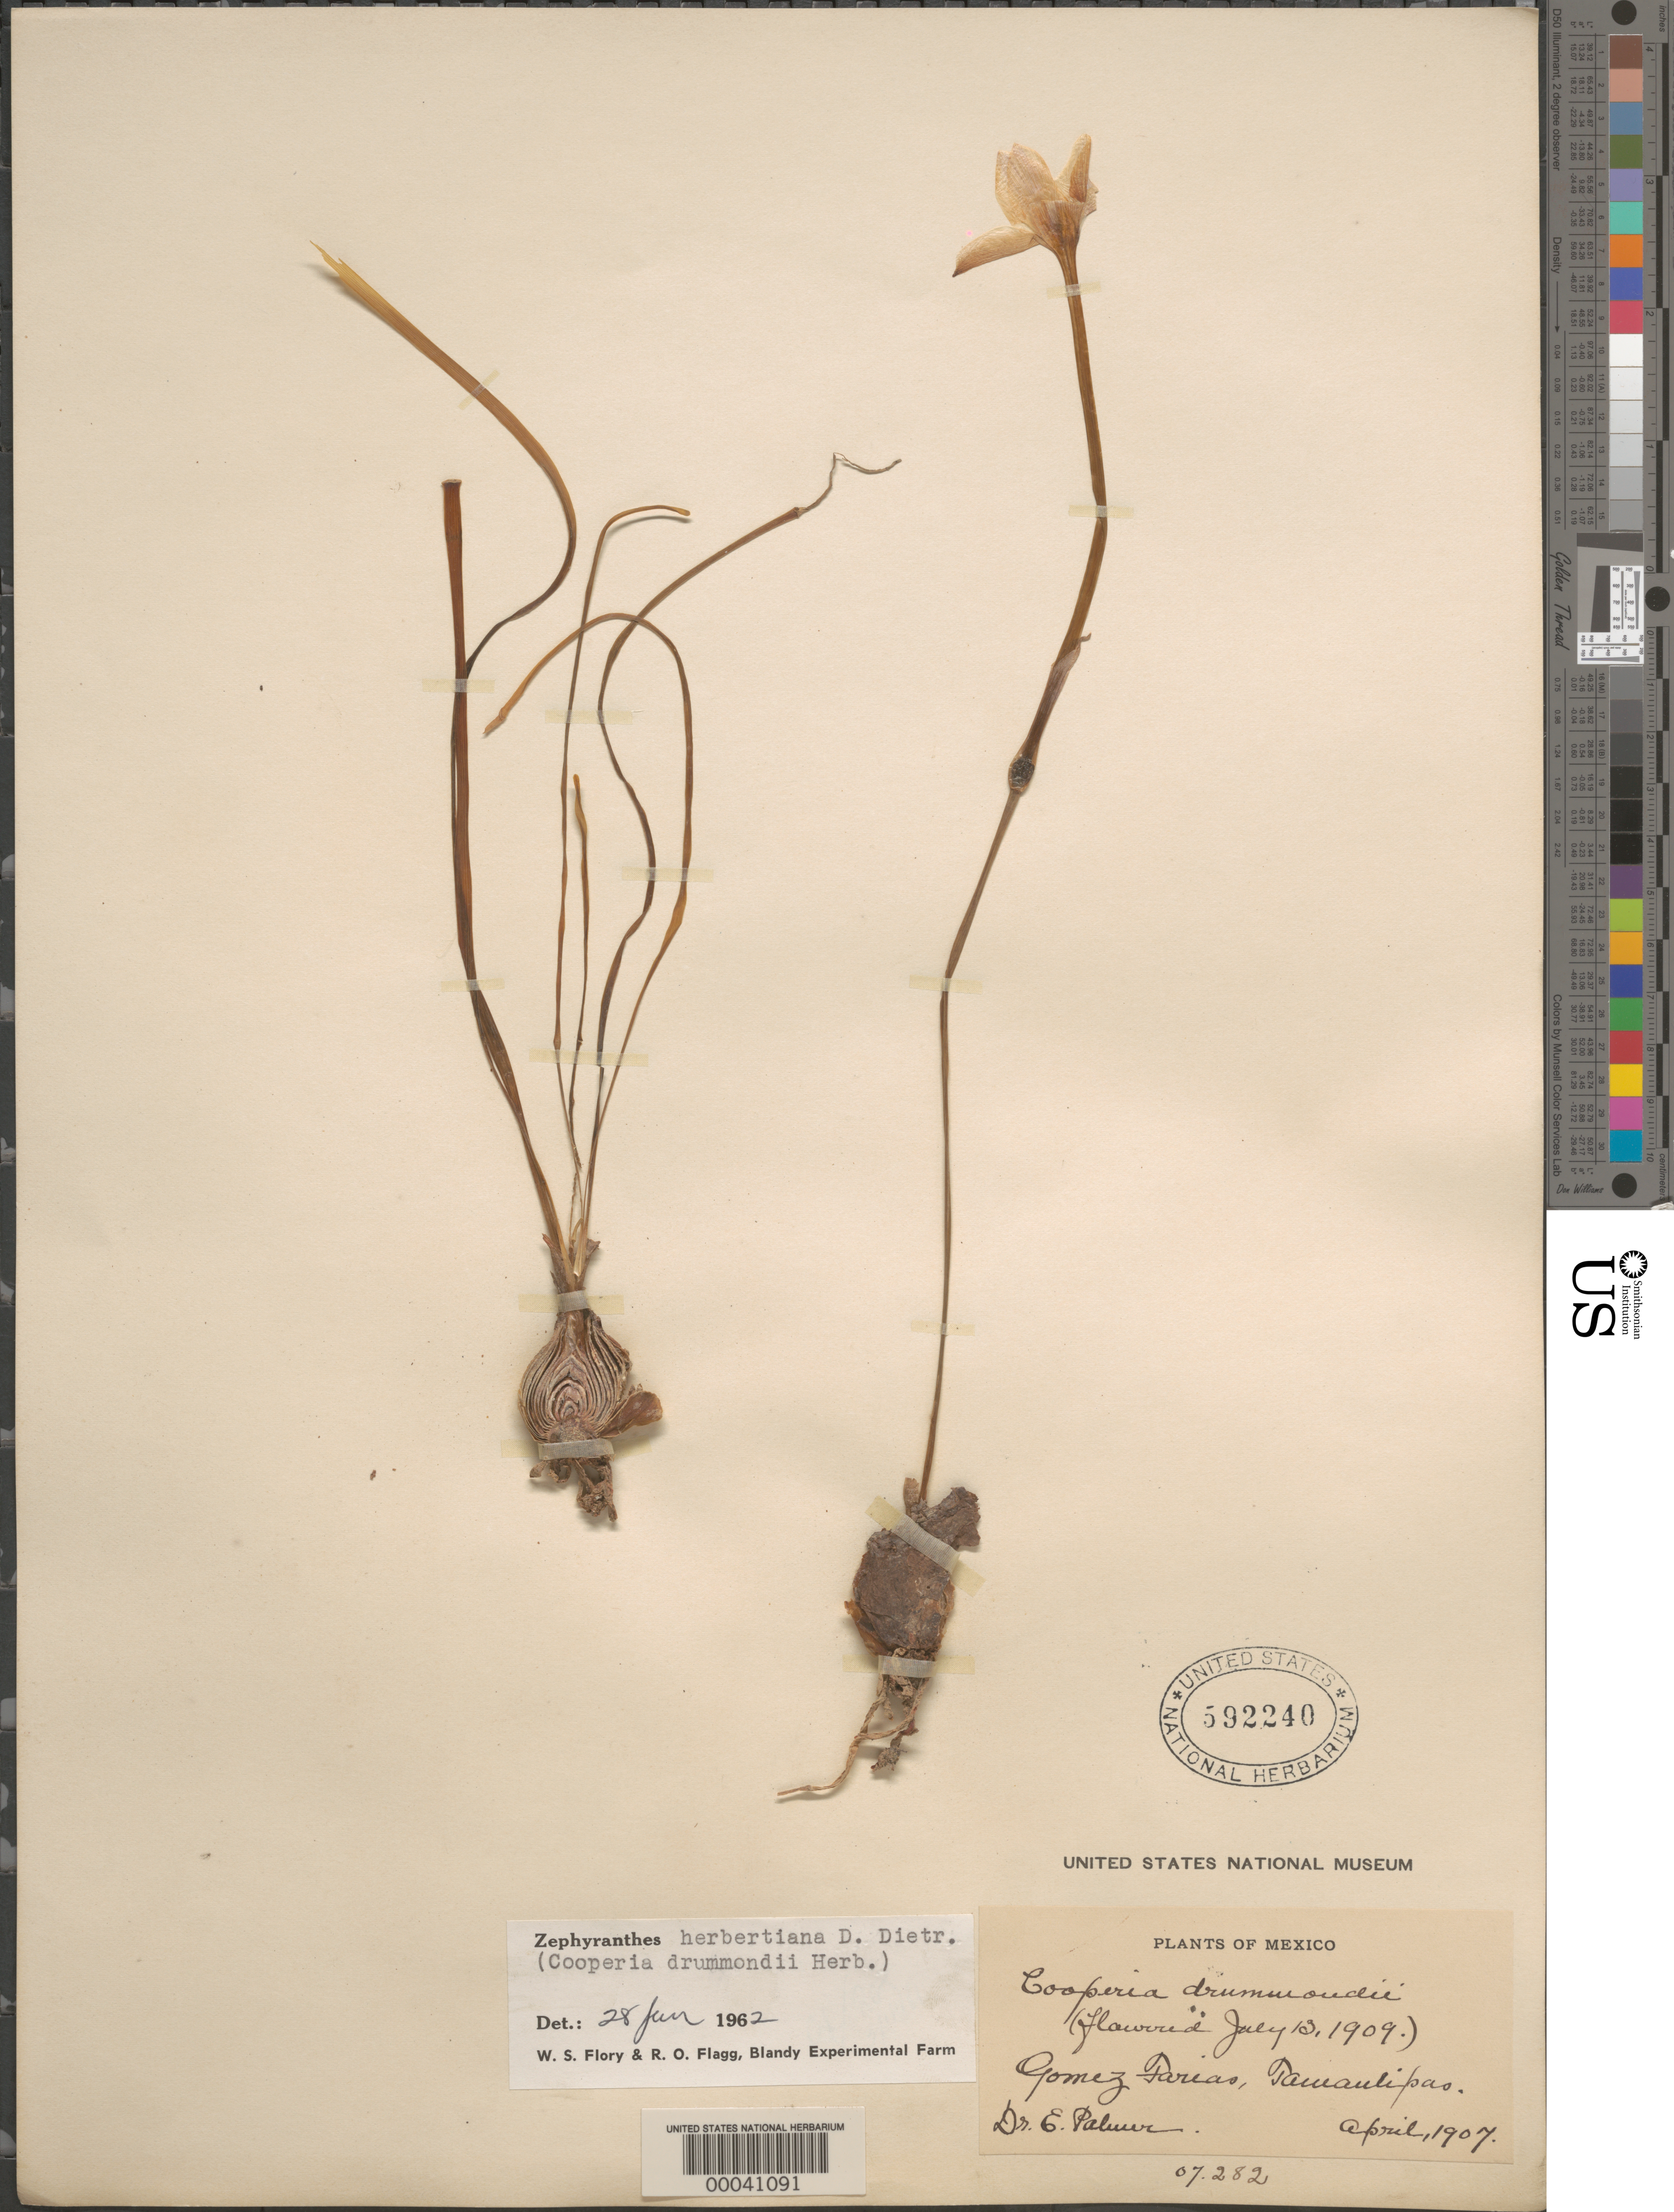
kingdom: Plantae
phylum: Tracheophyta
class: Liliopsida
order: Asparagales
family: Amaryllidaceae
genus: Zephyranthes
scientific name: Zephyranthes herbertiana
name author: D. Dietr.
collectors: E. Palmer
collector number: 352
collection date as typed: Apr 1907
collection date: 1907-04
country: Mexico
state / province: Tamaulipas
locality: Vicinity of Gomez Farias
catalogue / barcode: US 592240